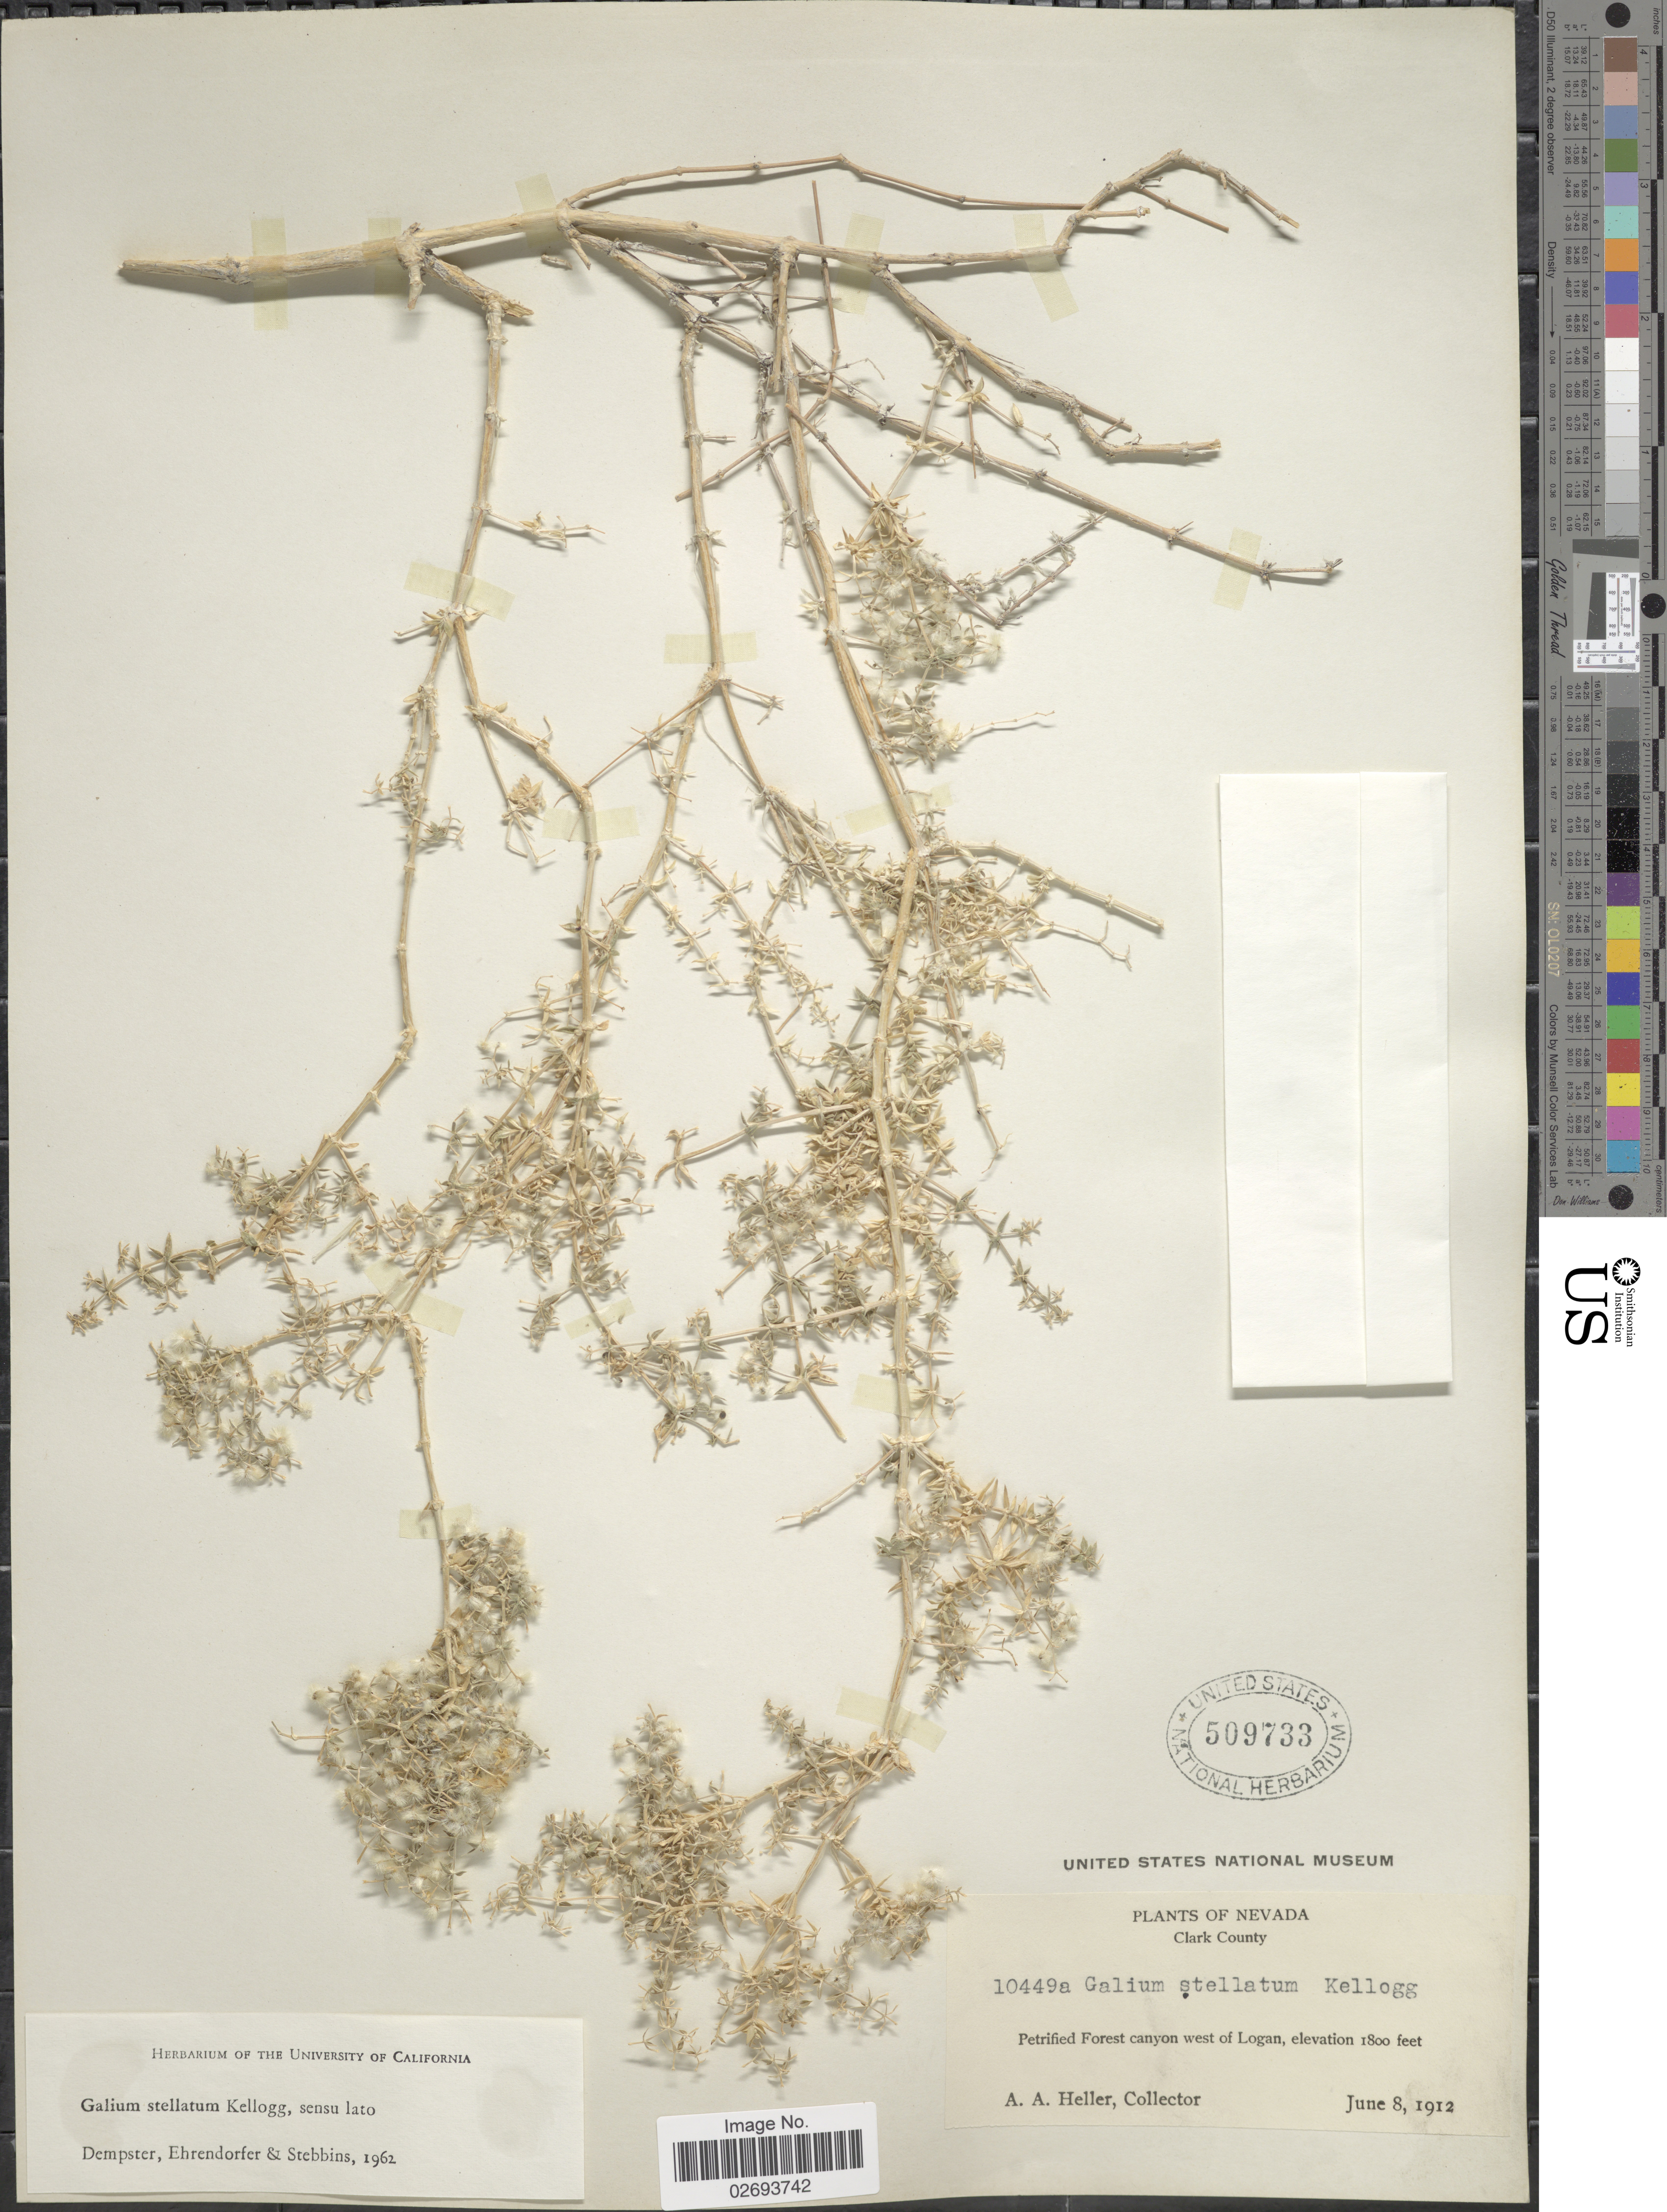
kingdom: Plantae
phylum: Tracheophyta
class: Magnoliopsida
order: Gentianales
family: Rubiaceae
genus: Galium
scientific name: Galium stellatum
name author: Kellogg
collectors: A. A. Heller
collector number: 10449a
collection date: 1912-06-08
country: United States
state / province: Nevada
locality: Clark County, Petrified Forest canyon west of Logan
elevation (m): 549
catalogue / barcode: US 509733